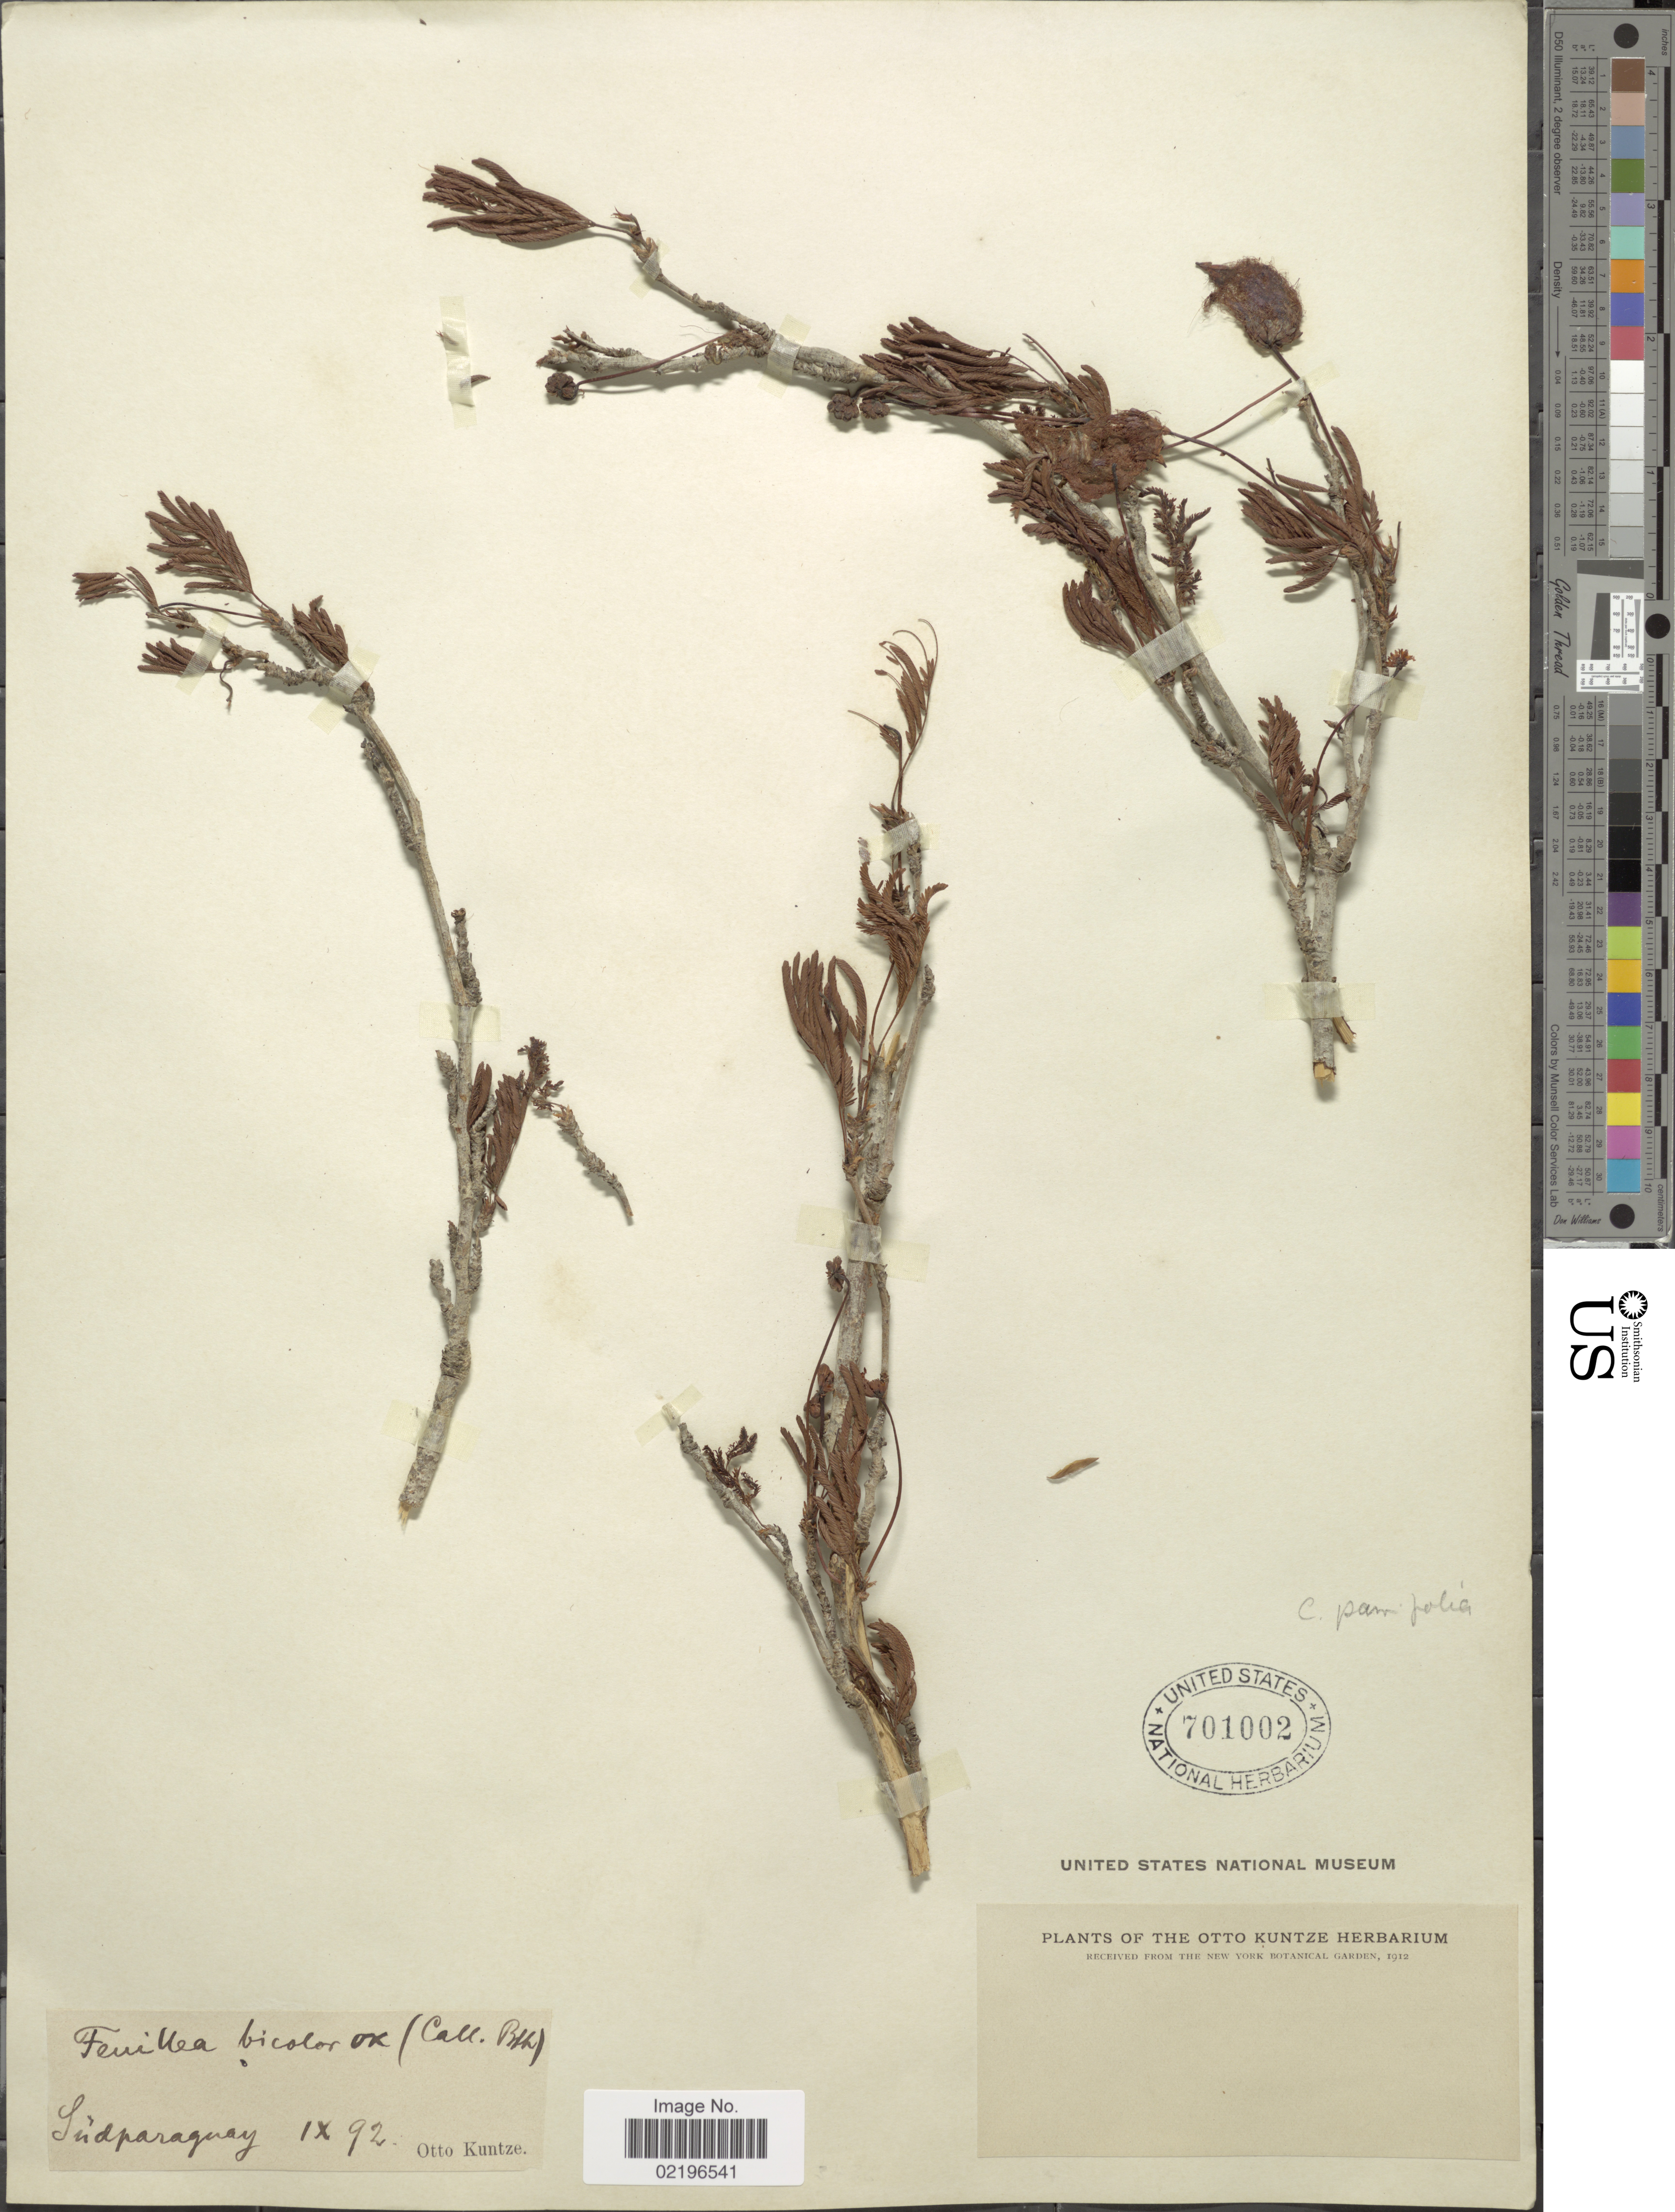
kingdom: Plantae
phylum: Tracheophyta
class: Magnoliopsida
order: Fabales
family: Fabaceae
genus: Calliandra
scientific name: Calliandra parvifolia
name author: (Hook. & Arn.) Speg.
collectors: C.E.O. Kuntze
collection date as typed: Transcribed d/m/y: /9/92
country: Paraguay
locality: Sudparaguay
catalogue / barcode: US 701002